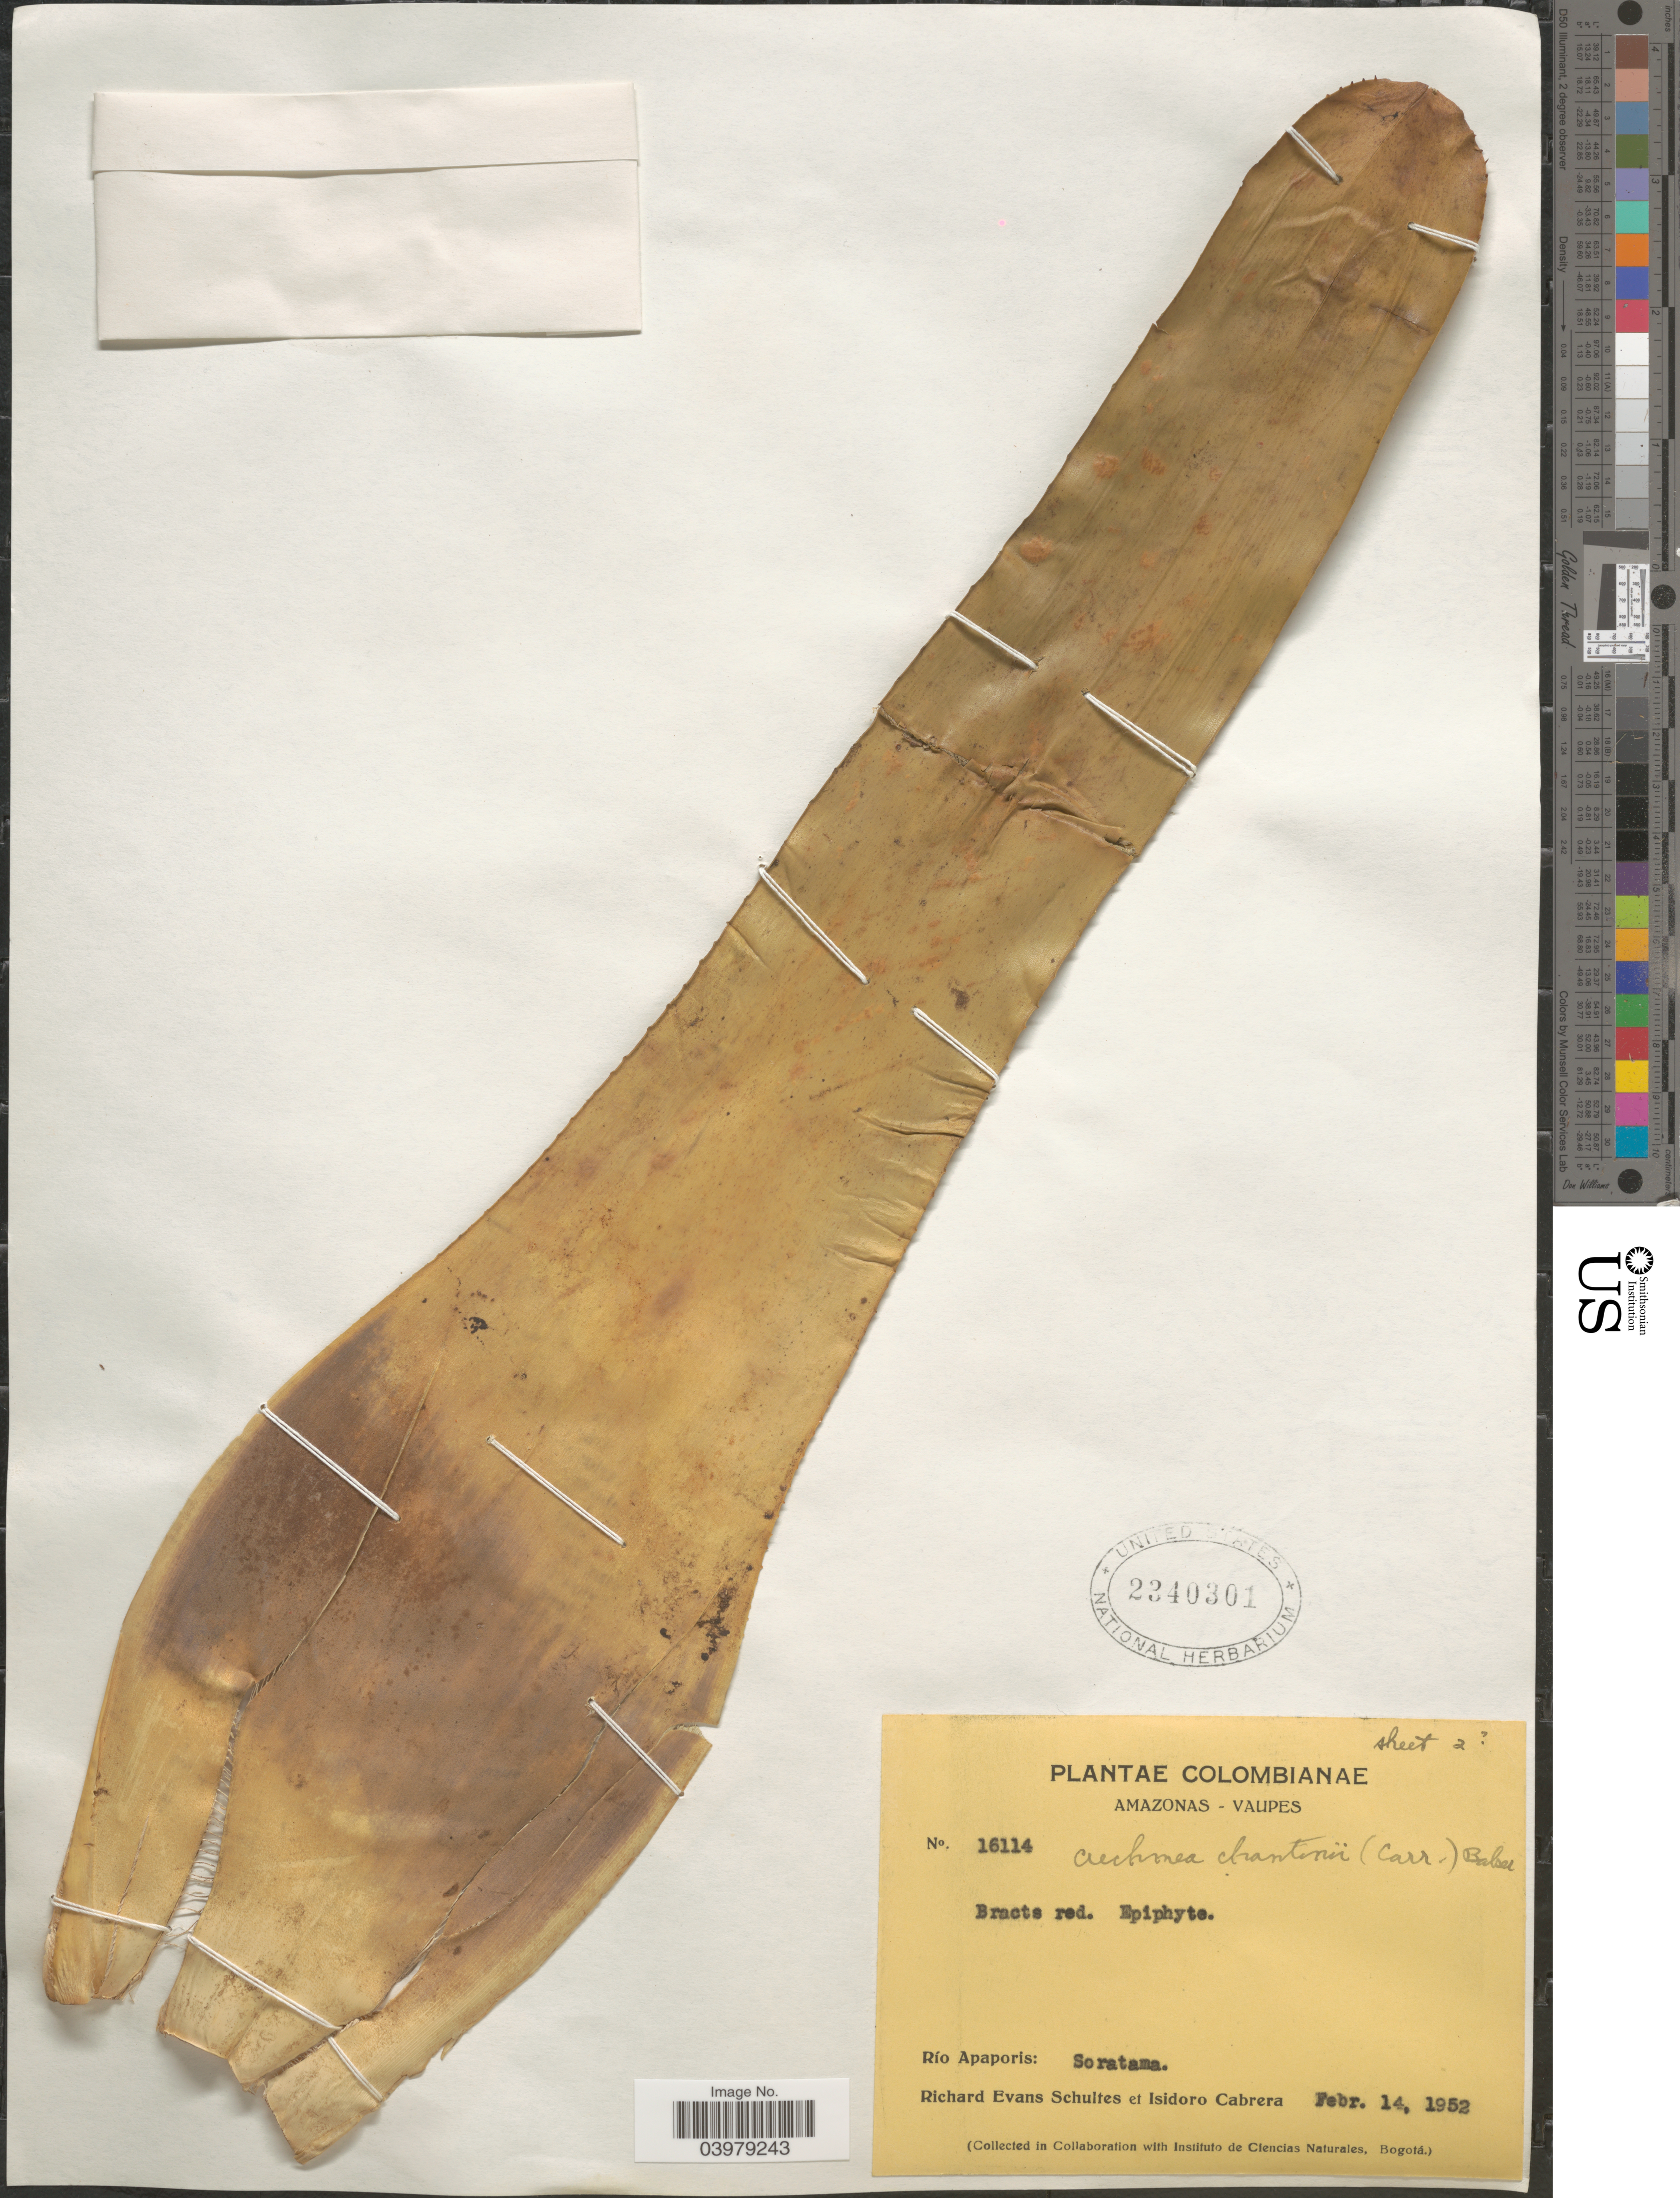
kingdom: Plantae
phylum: Tracheophyta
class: Liliopsida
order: Poales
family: Bromeliaceae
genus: Aechmea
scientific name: Aechmea chantinii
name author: (Carrière) Baker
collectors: R. E. Schultes & I. Cabrera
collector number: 16114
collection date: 1952-02-14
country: Colombia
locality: Amazonas-Vaupes. Río Apaporis: Soratama.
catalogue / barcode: US 2340301